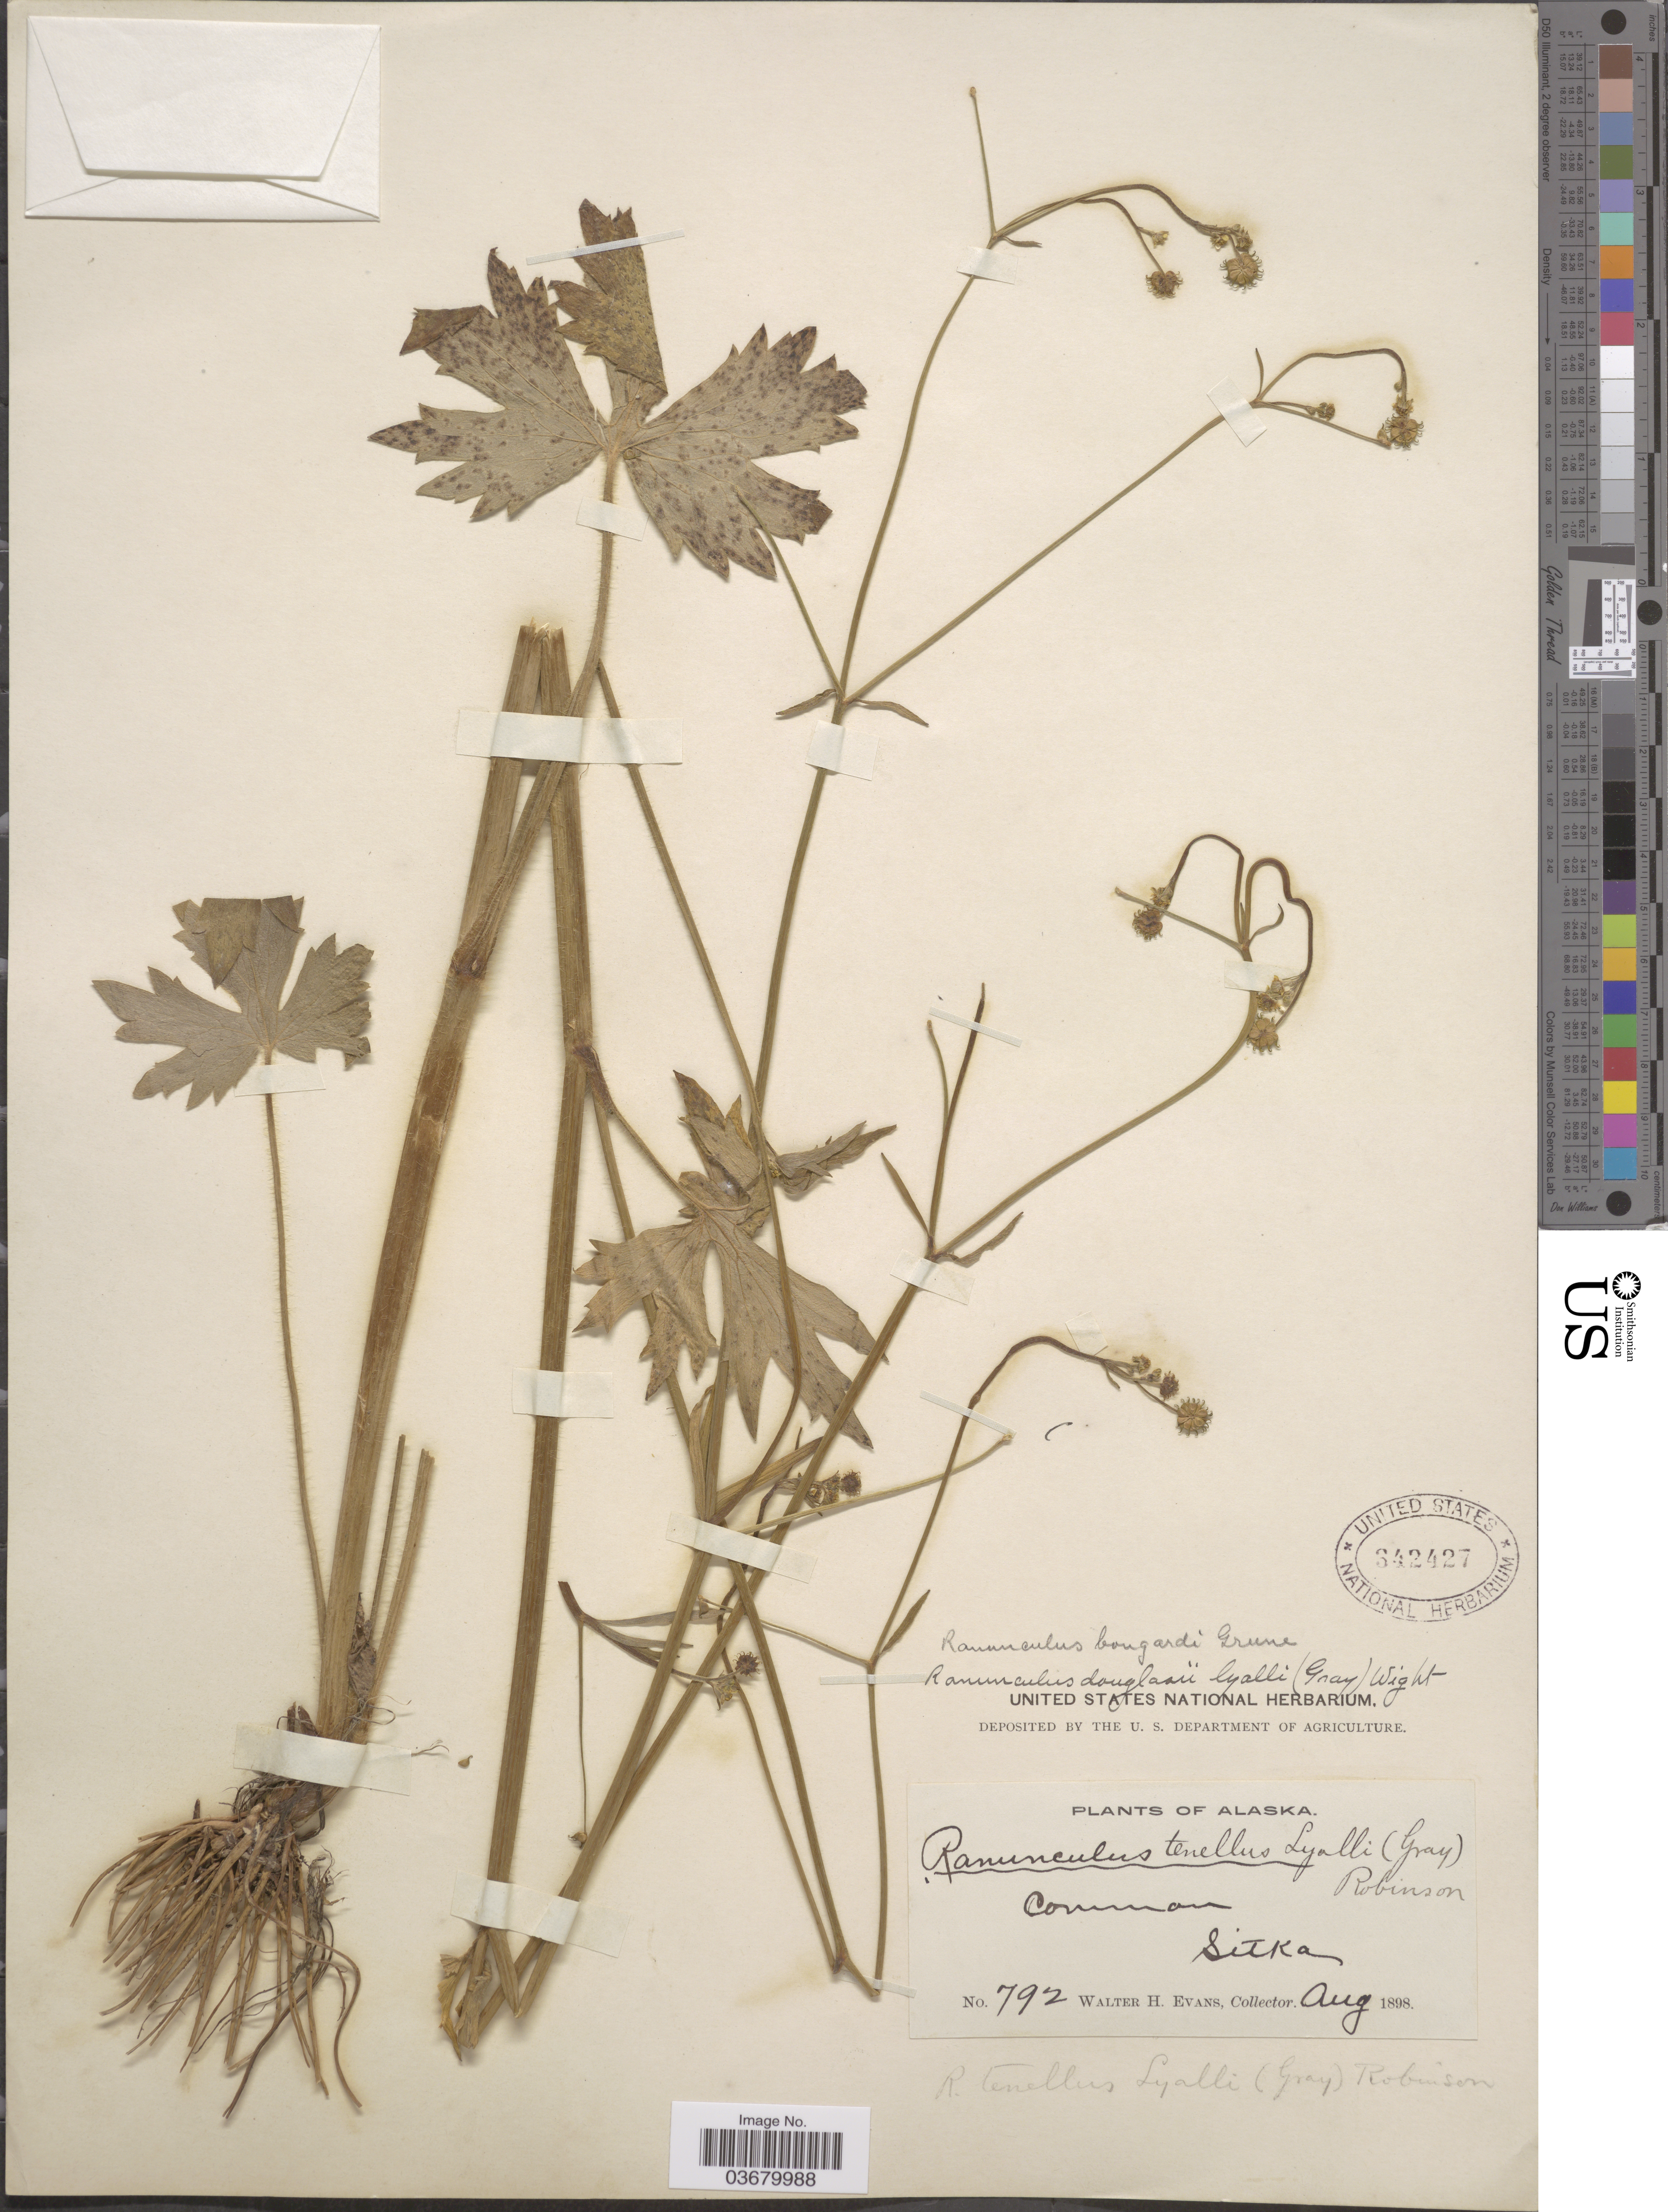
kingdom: Plantae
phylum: Tracheophyta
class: Magnoliopsida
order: Ranunculales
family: Ranunculaceae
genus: Ranunculus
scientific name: Ranunculus bongardii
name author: Greene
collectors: W. H. Evans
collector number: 792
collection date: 1898-08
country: United States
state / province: Alaska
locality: Sitka.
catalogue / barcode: US 342427